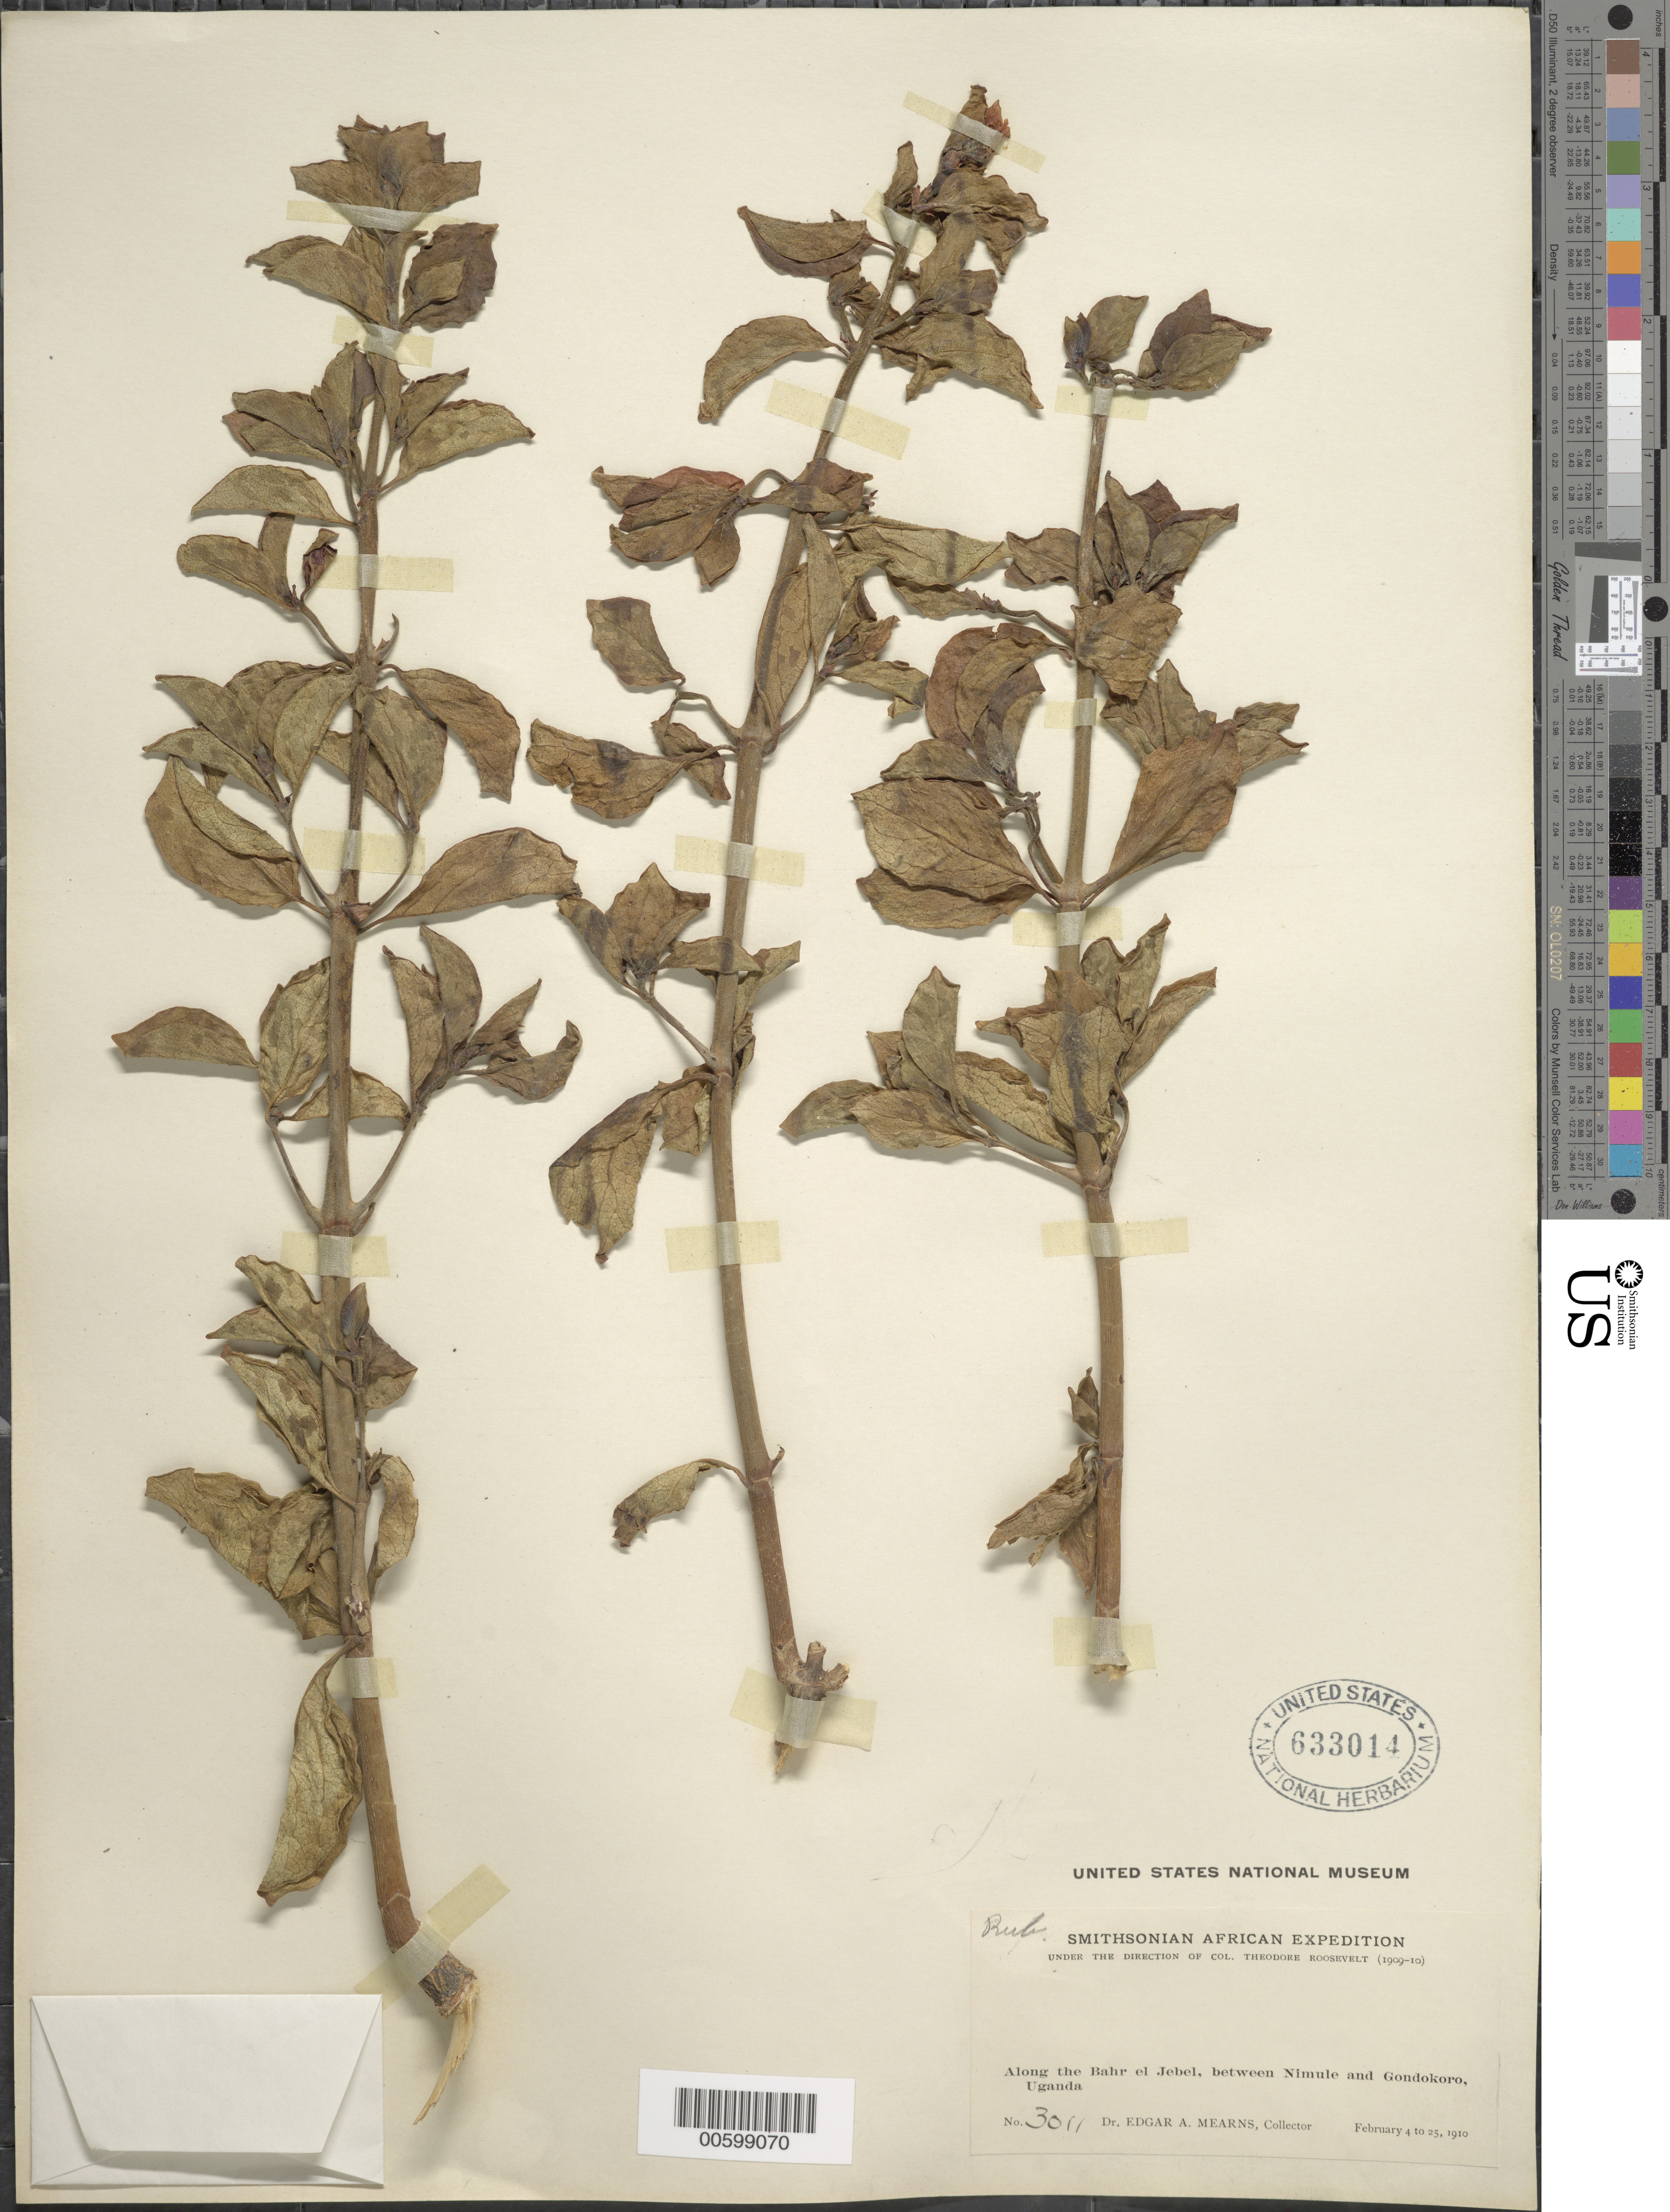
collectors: E. A. Mearns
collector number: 3011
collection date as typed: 04 Feb 1910 to 25 Feb 1910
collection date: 1910-02-04/1910-02-25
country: South Sudan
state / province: Central Equatoria / Eastern Equatoria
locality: Along the Bahr el Jebel, between Nimule and Gondokoro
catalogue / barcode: US 633014